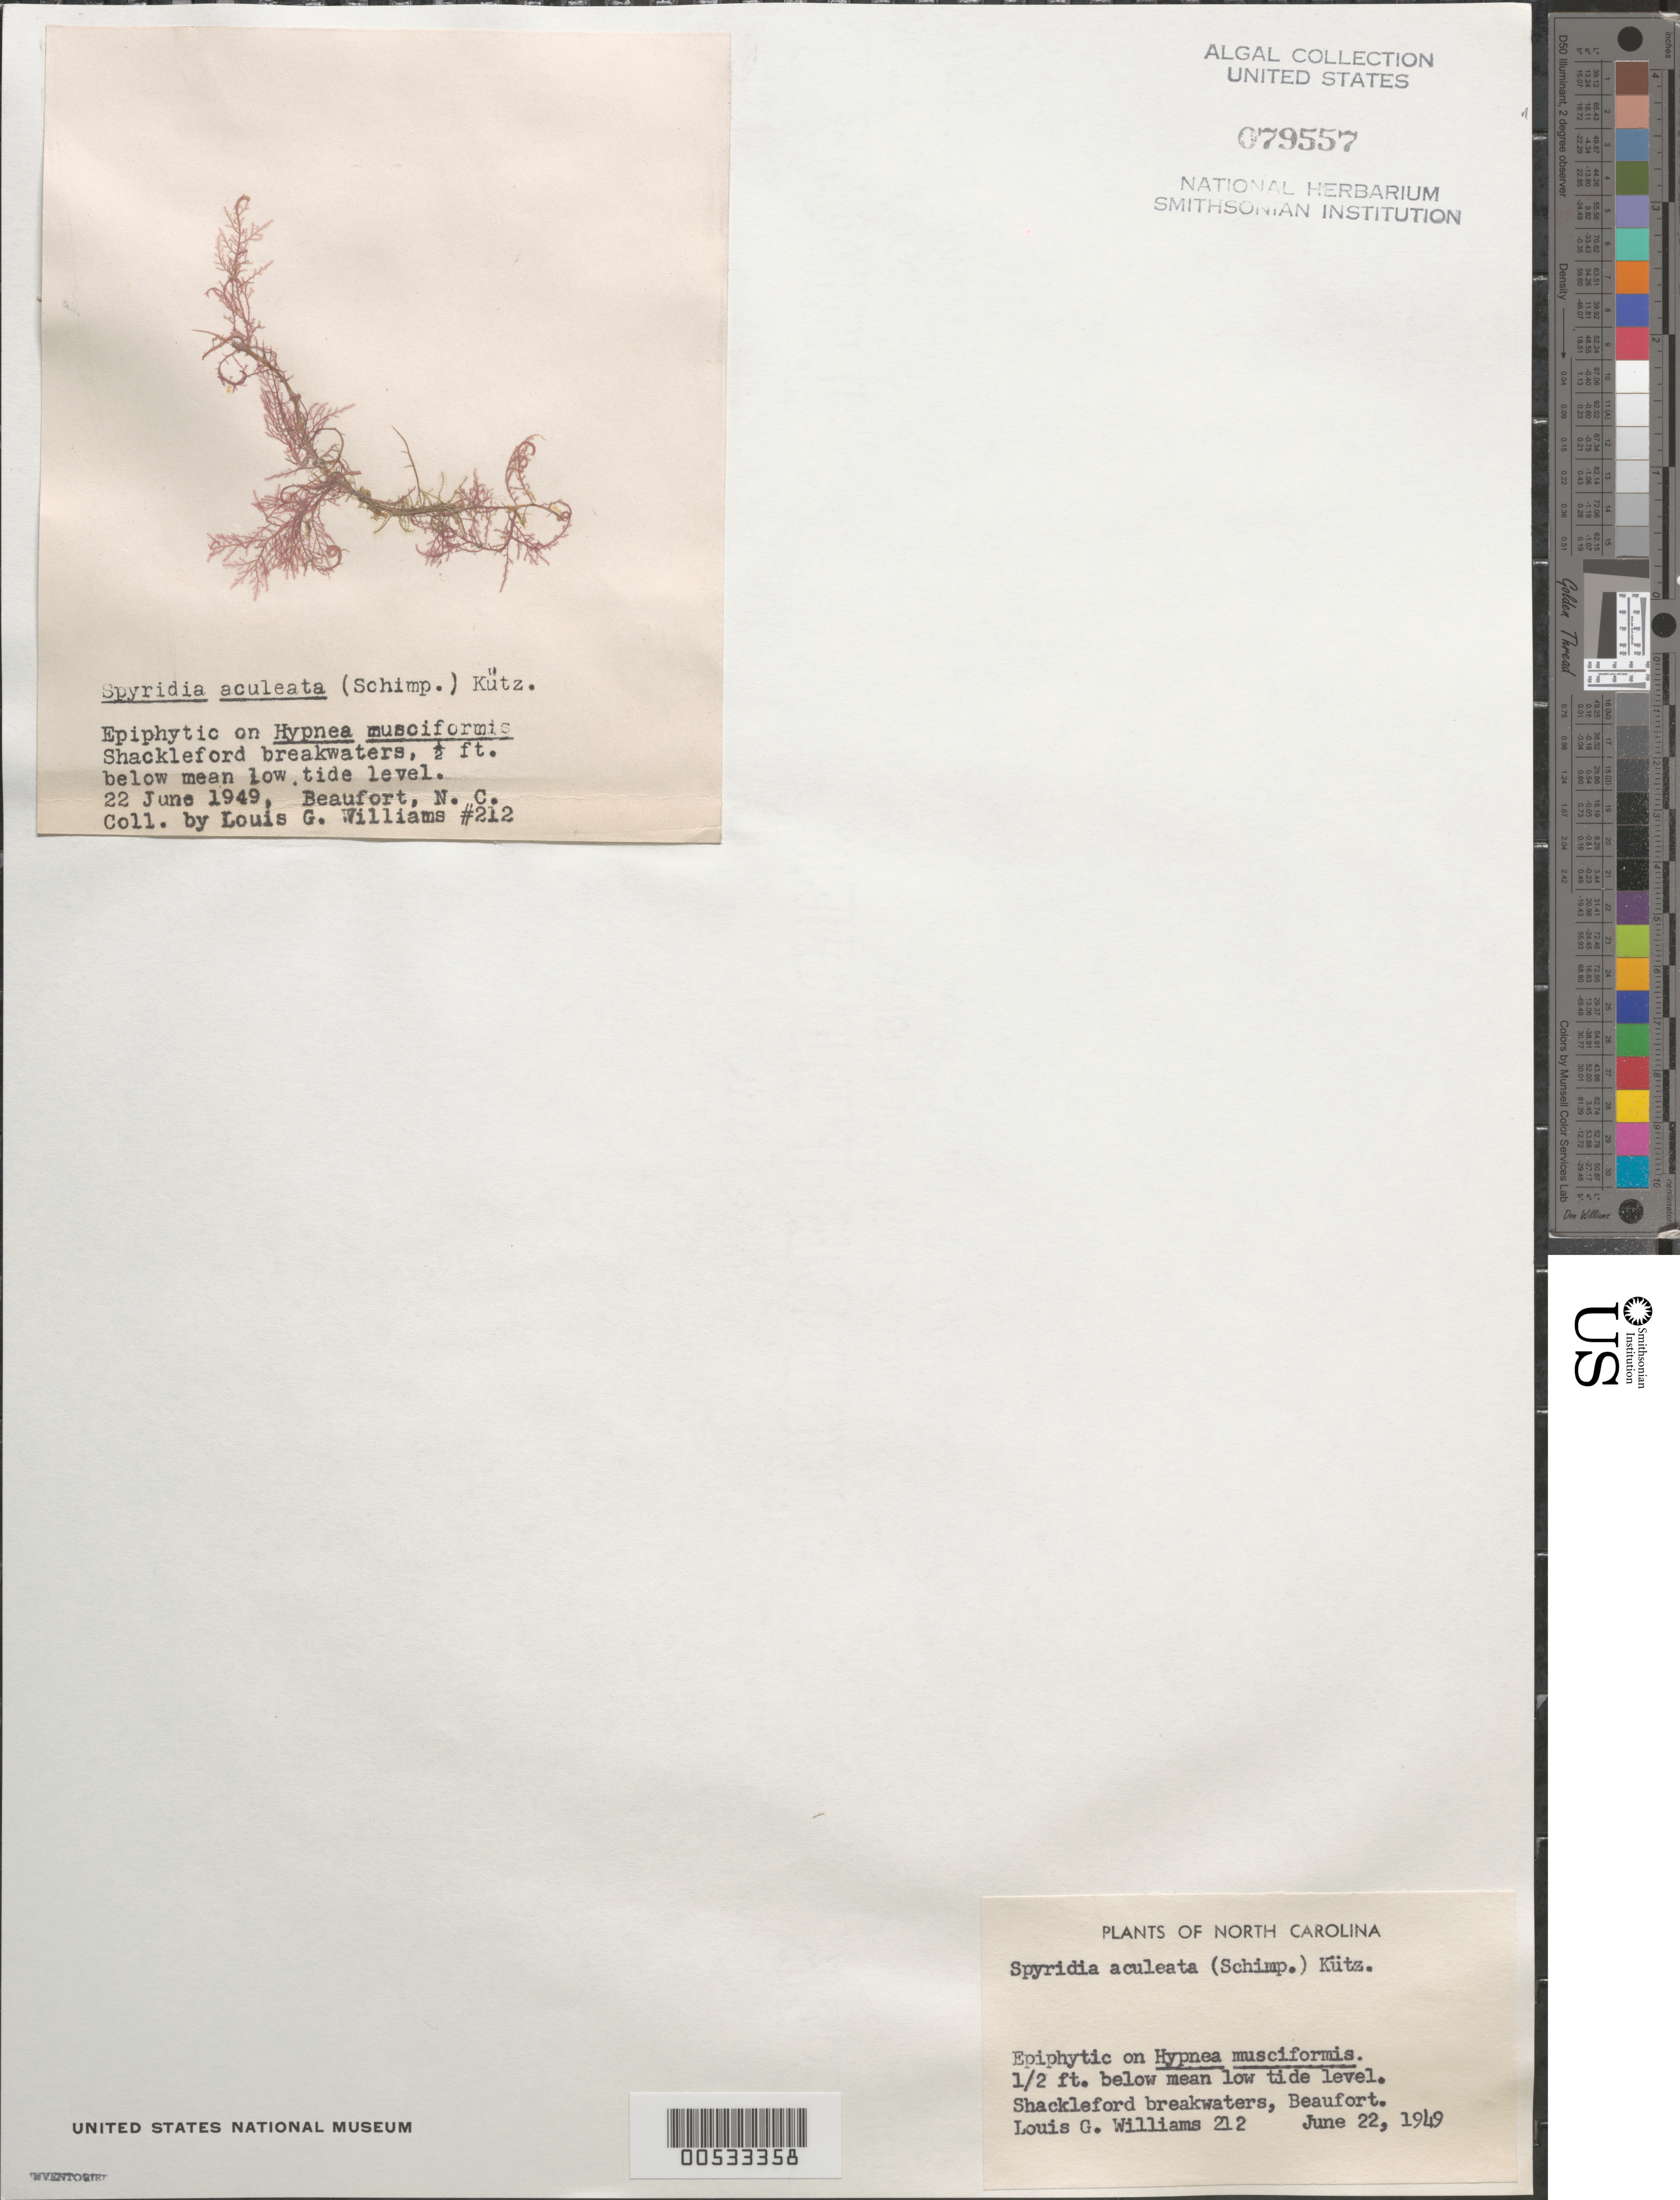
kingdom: Plantae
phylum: Rhodophyta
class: Florideophyceae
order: Ceramiales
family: Spyridiaceae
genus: Spyridia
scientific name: Spyridia aculeata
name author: (C. Agardh ex Decne.) Kütz.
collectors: L. G. Williams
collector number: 212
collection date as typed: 22 Jun 1949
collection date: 1949-06-22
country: United States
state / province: North Carolina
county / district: Carteret County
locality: Beaufort, Shackleford breakwaters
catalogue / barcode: US 79557